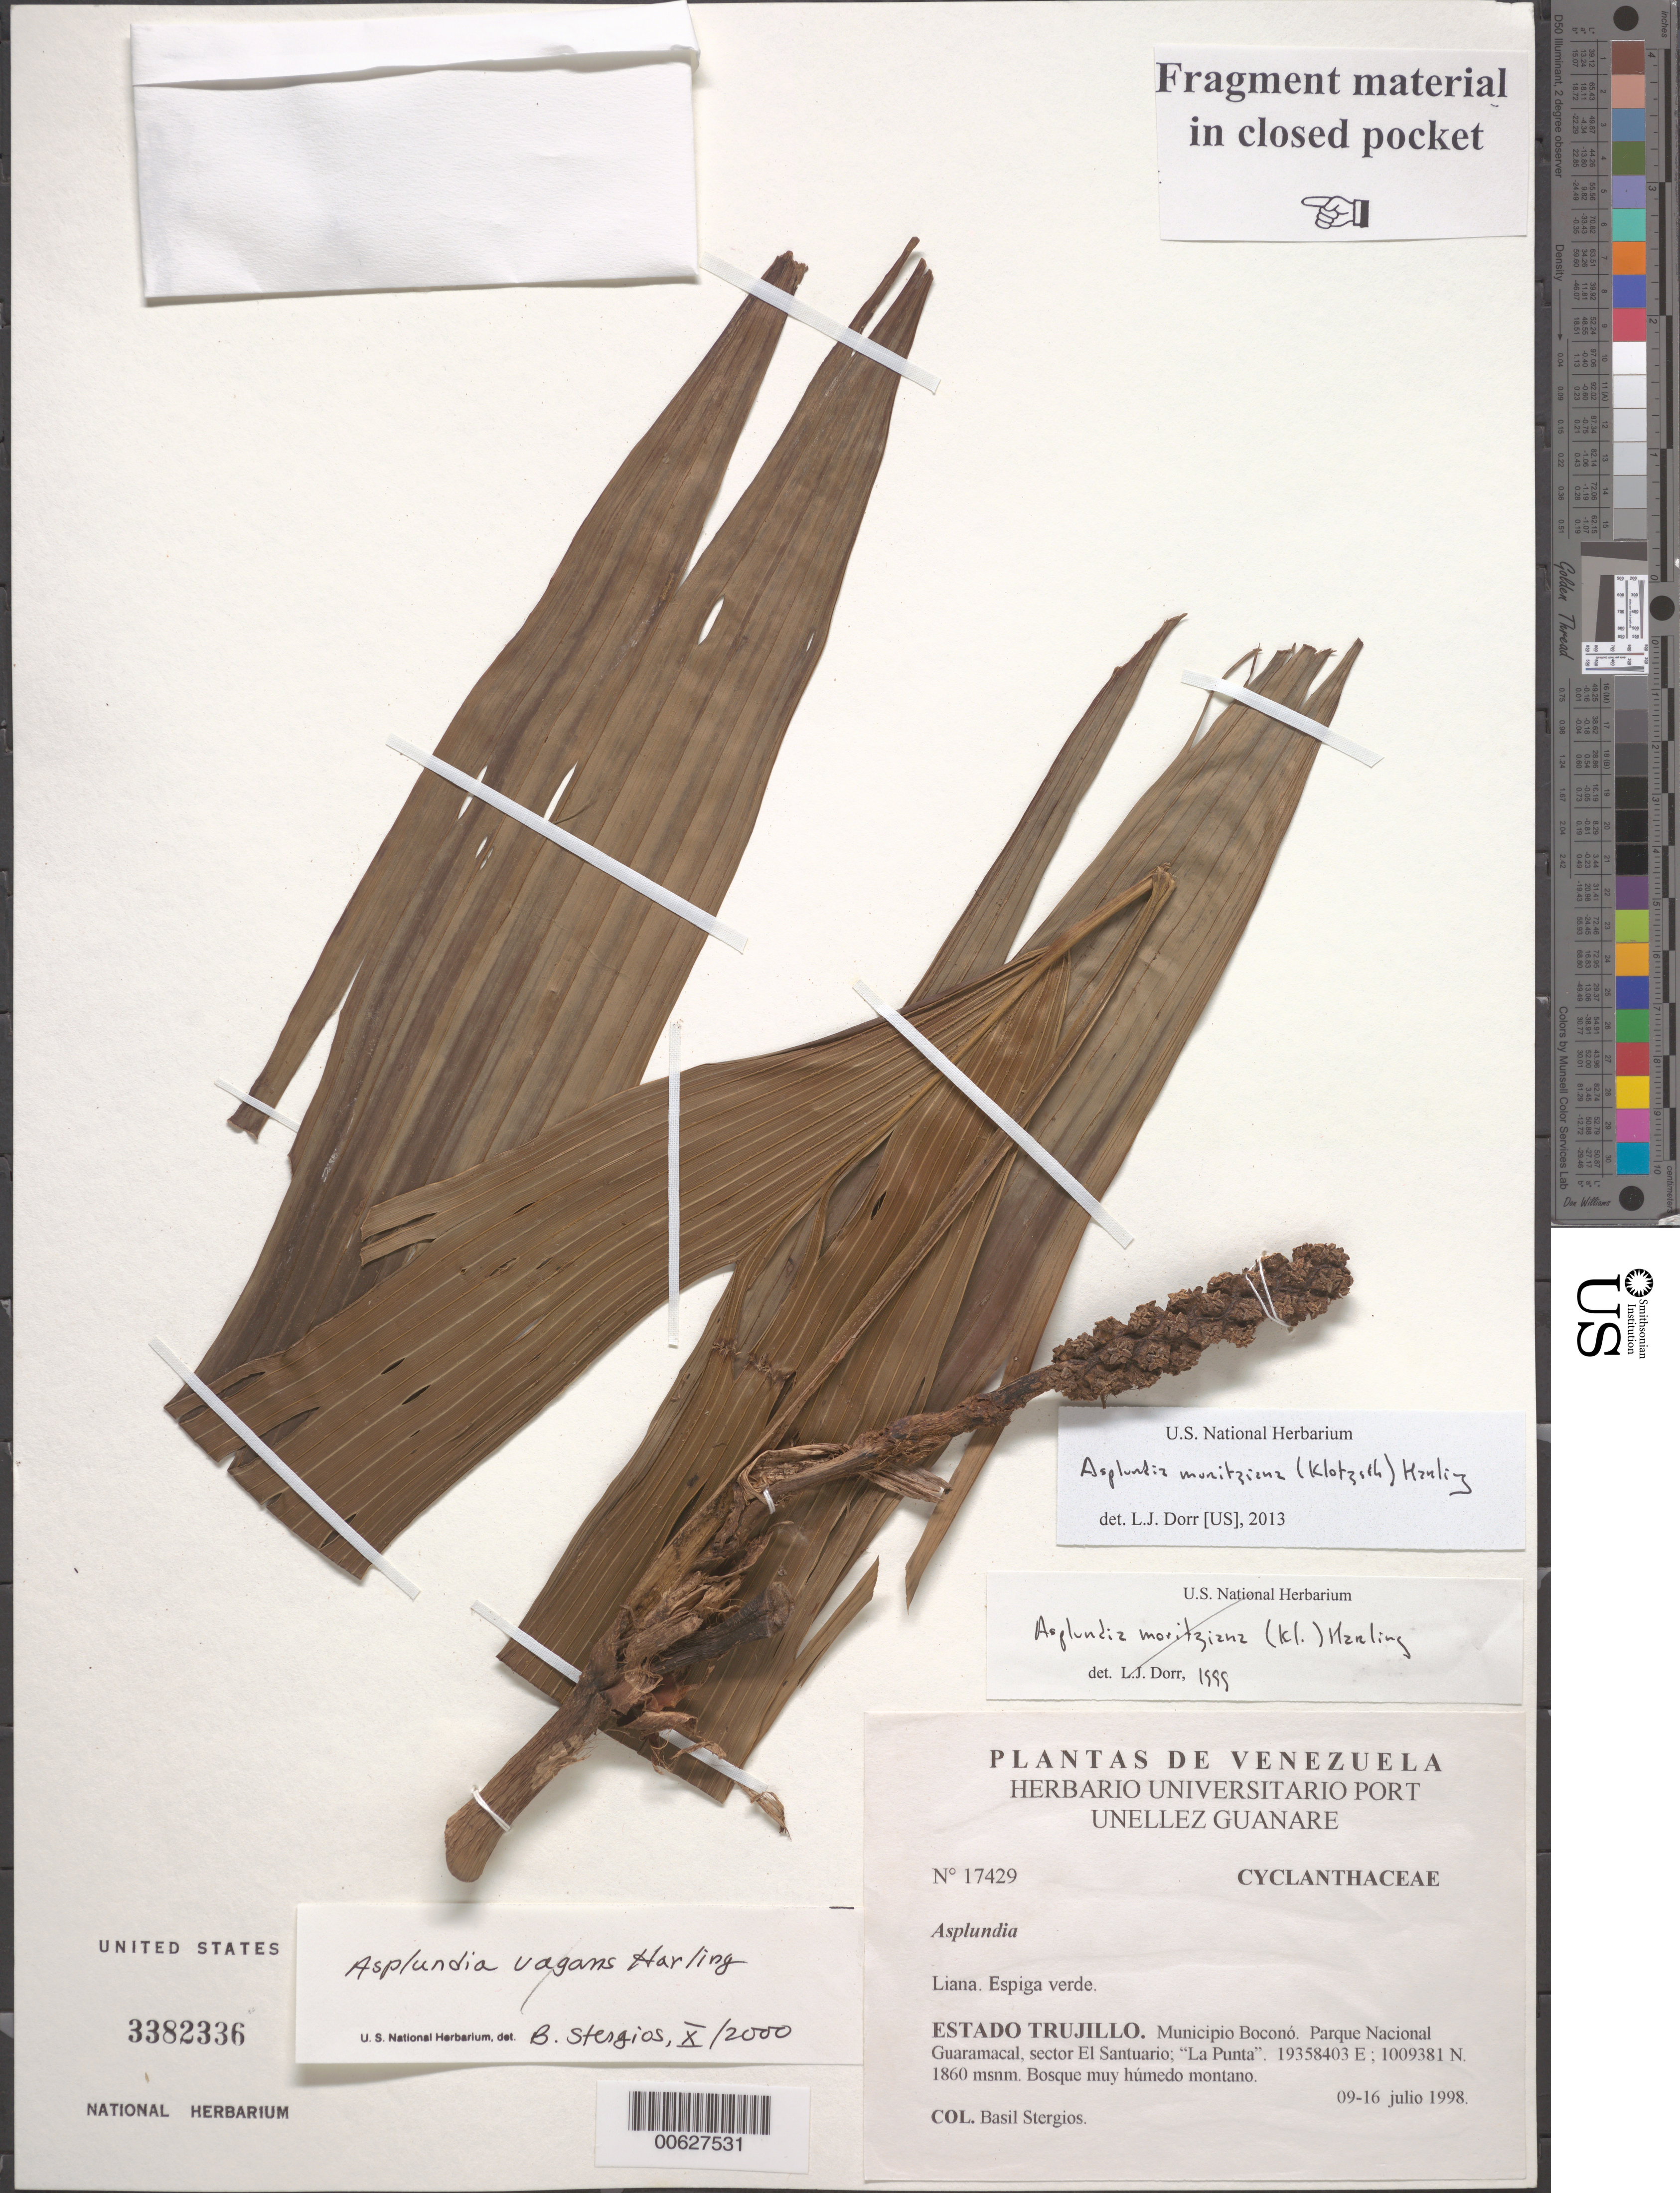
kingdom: Plantae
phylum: Tracheophyta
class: Liliopsida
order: Pandanales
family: Cyclanthaceae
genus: Asplundia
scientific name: Asplundia moritziana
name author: (Klotzsch) Harling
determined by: Dorr, L. J., (BOT), Smithsonian Institution - National Museum of Natural History (UNITED STATES)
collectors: B. G. Stergios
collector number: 17429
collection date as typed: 09 Jul 1998 to 16 Jul 1998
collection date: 1998-07-09/1998-07-16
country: Venezuela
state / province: Trujillo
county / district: Boconó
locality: Parque Nacional Guaramacal, Sector El Santuario, La Punta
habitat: Bosque muy húmedo montano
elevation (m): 1860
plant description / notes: PORT, US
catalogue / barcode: US 3382336